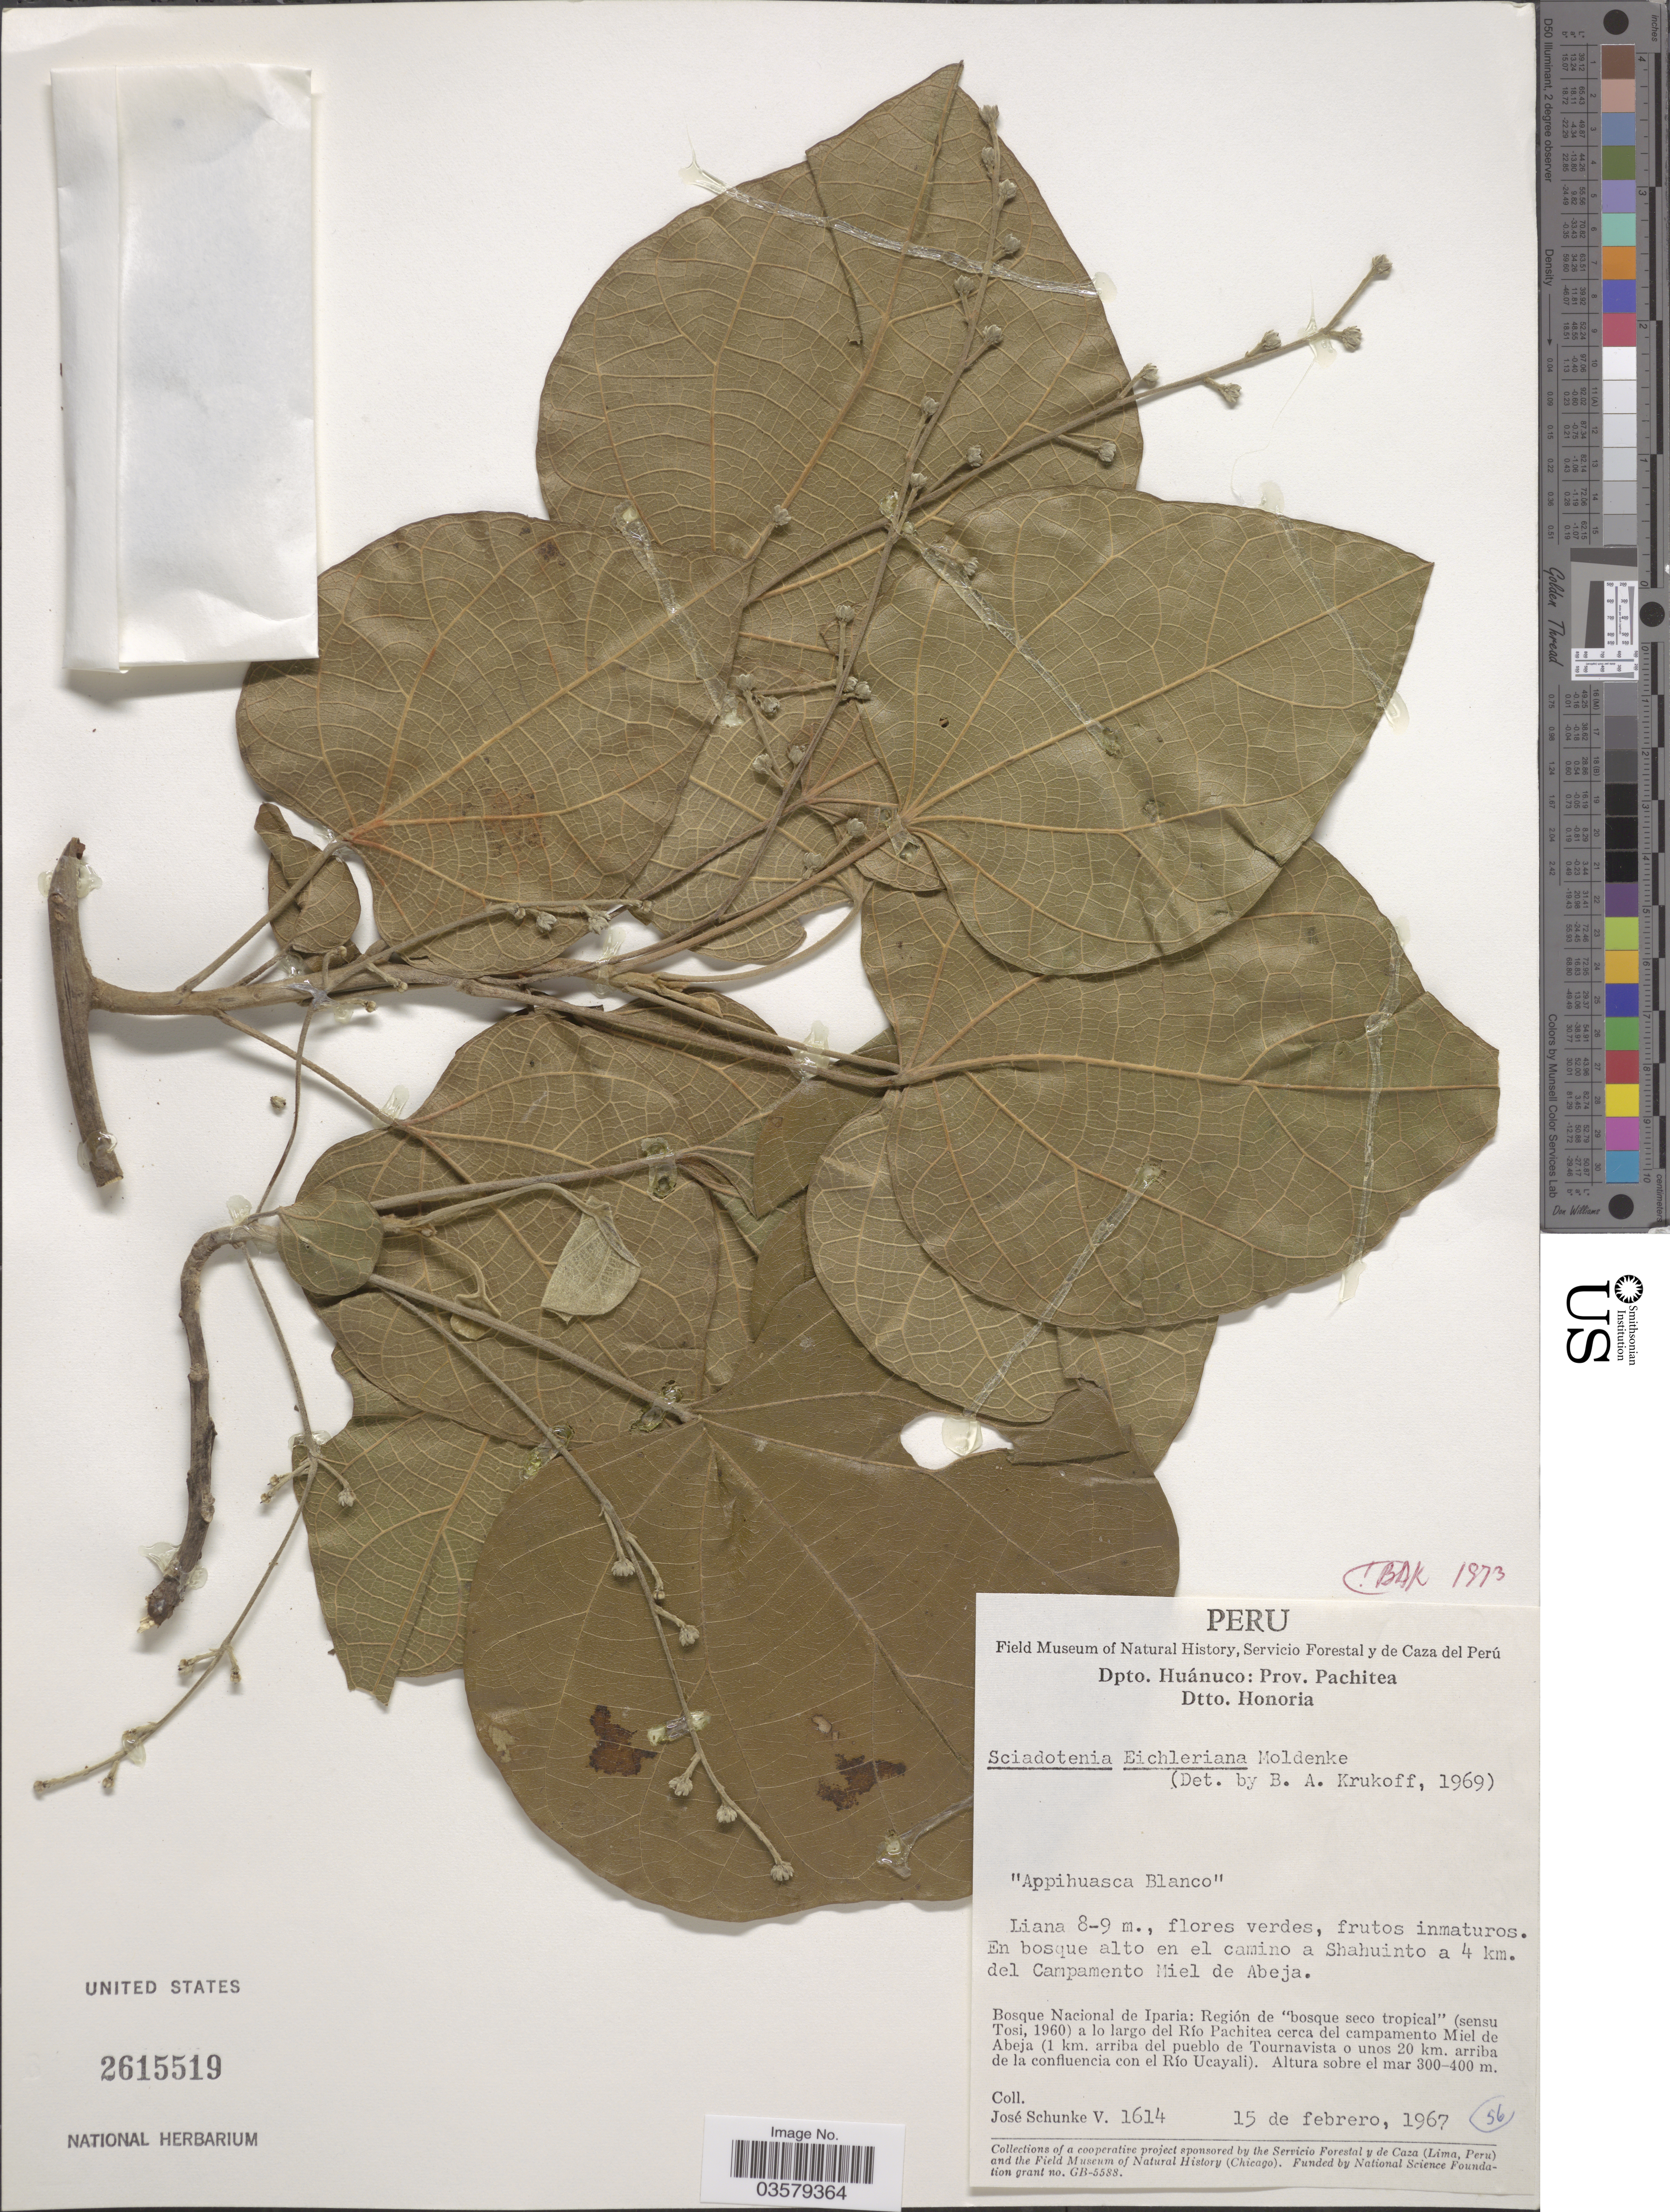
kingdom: Plantae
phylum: Tracheophyta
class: Magnoliopsida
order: Ranunculales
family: Menispermaceae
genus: Sciadotenia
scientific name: Sciadotenia eichleriana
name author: Moldenke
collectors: J. Schunke Vigo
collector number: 1614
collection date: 1967-02-15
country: Peru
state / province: Huánuco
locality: Dpto. Huánuco: Prov. Pachitea. Dtto. Honoria. En bosque alto en el camino a Shahuinto a 4 km. del Campamento Miel de Abeja. Bosque Nacional de Iparia: Región de "bosque seco tropical" a lo largo del Río Pachitea cerca del campamento Miel de Abeja (1 km. arriba del pueblo de Tournavista o unos 20 km. arriba de la confluencia con el Río Ucayali).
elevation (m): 300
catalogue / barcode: US 2615519